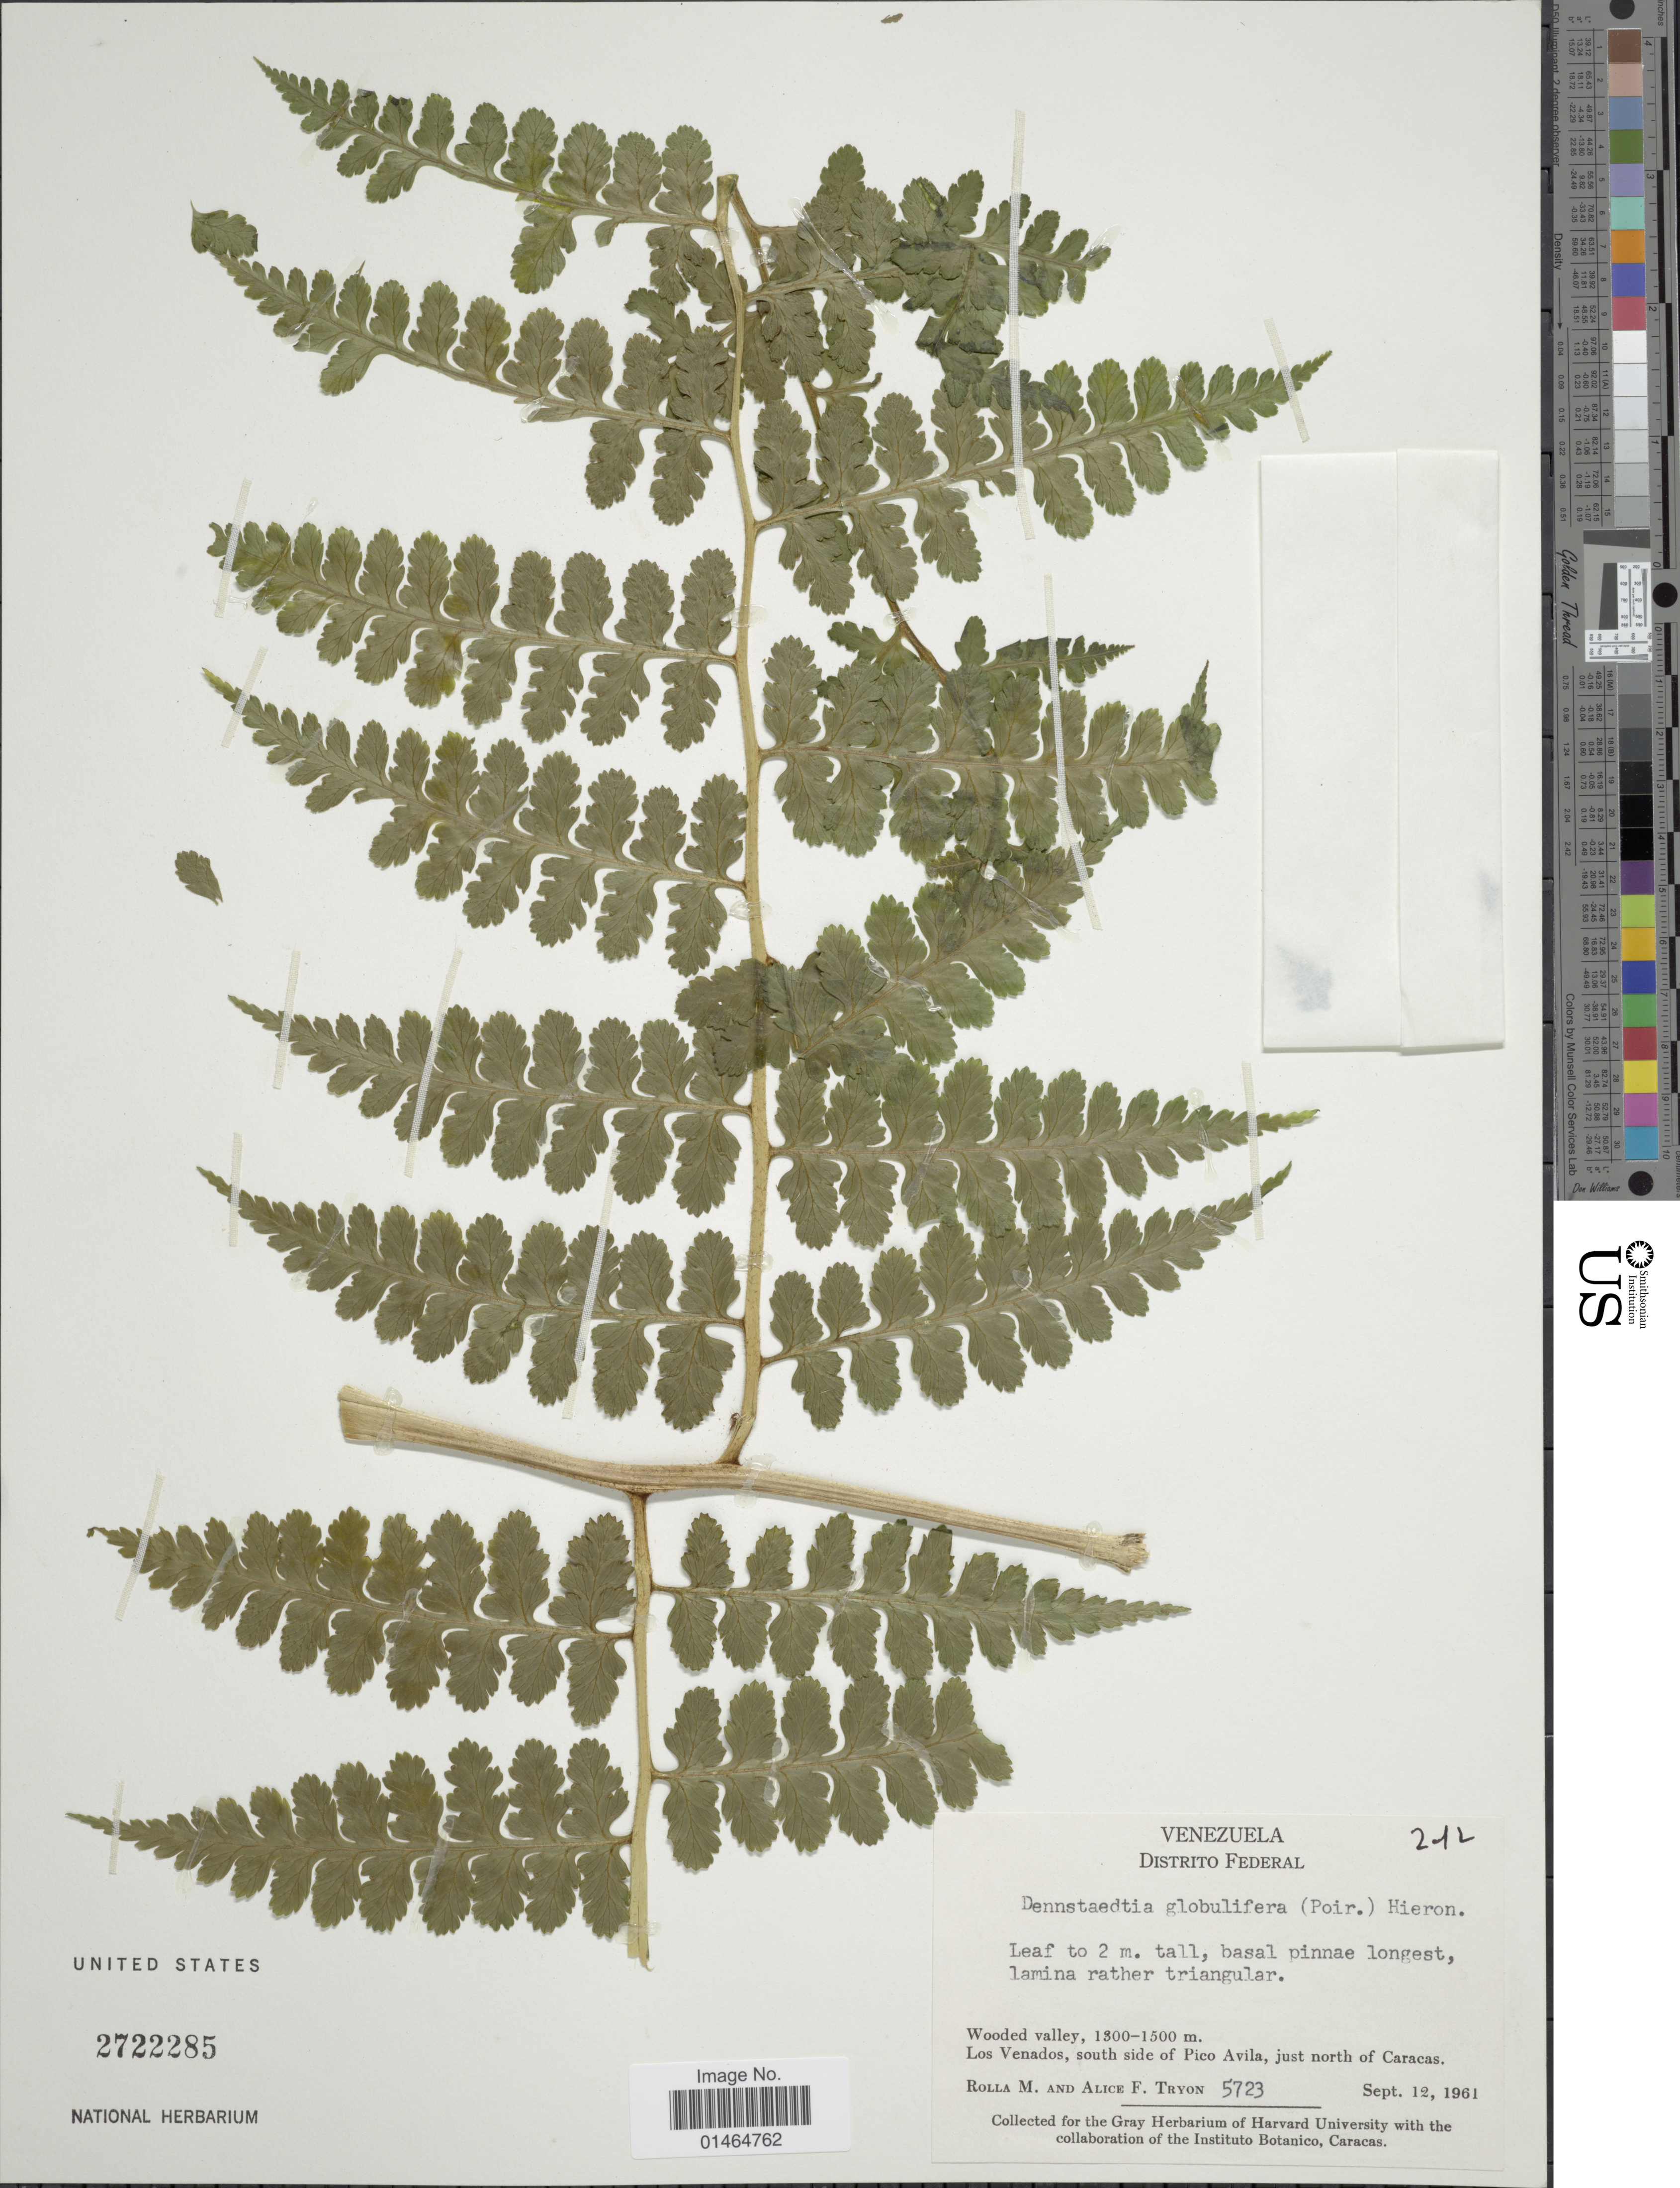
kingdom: Plantae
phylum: Tracheophyta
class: Polypodiopsida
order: Polypodiales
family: Dennstaedtiaceae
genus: Dennstaedtia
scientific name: Dennstaedtia globulifera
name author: (Poir.) Hieron.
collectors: R. M. Tryon & A. F. Tryon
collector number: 5723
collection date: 1961-09-12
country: Venezuela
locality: Distrito Federal. Wooded valley. Los Venados, south side of Pico Avila, just north of Caracas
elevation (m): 1300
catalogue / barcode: US 2722285